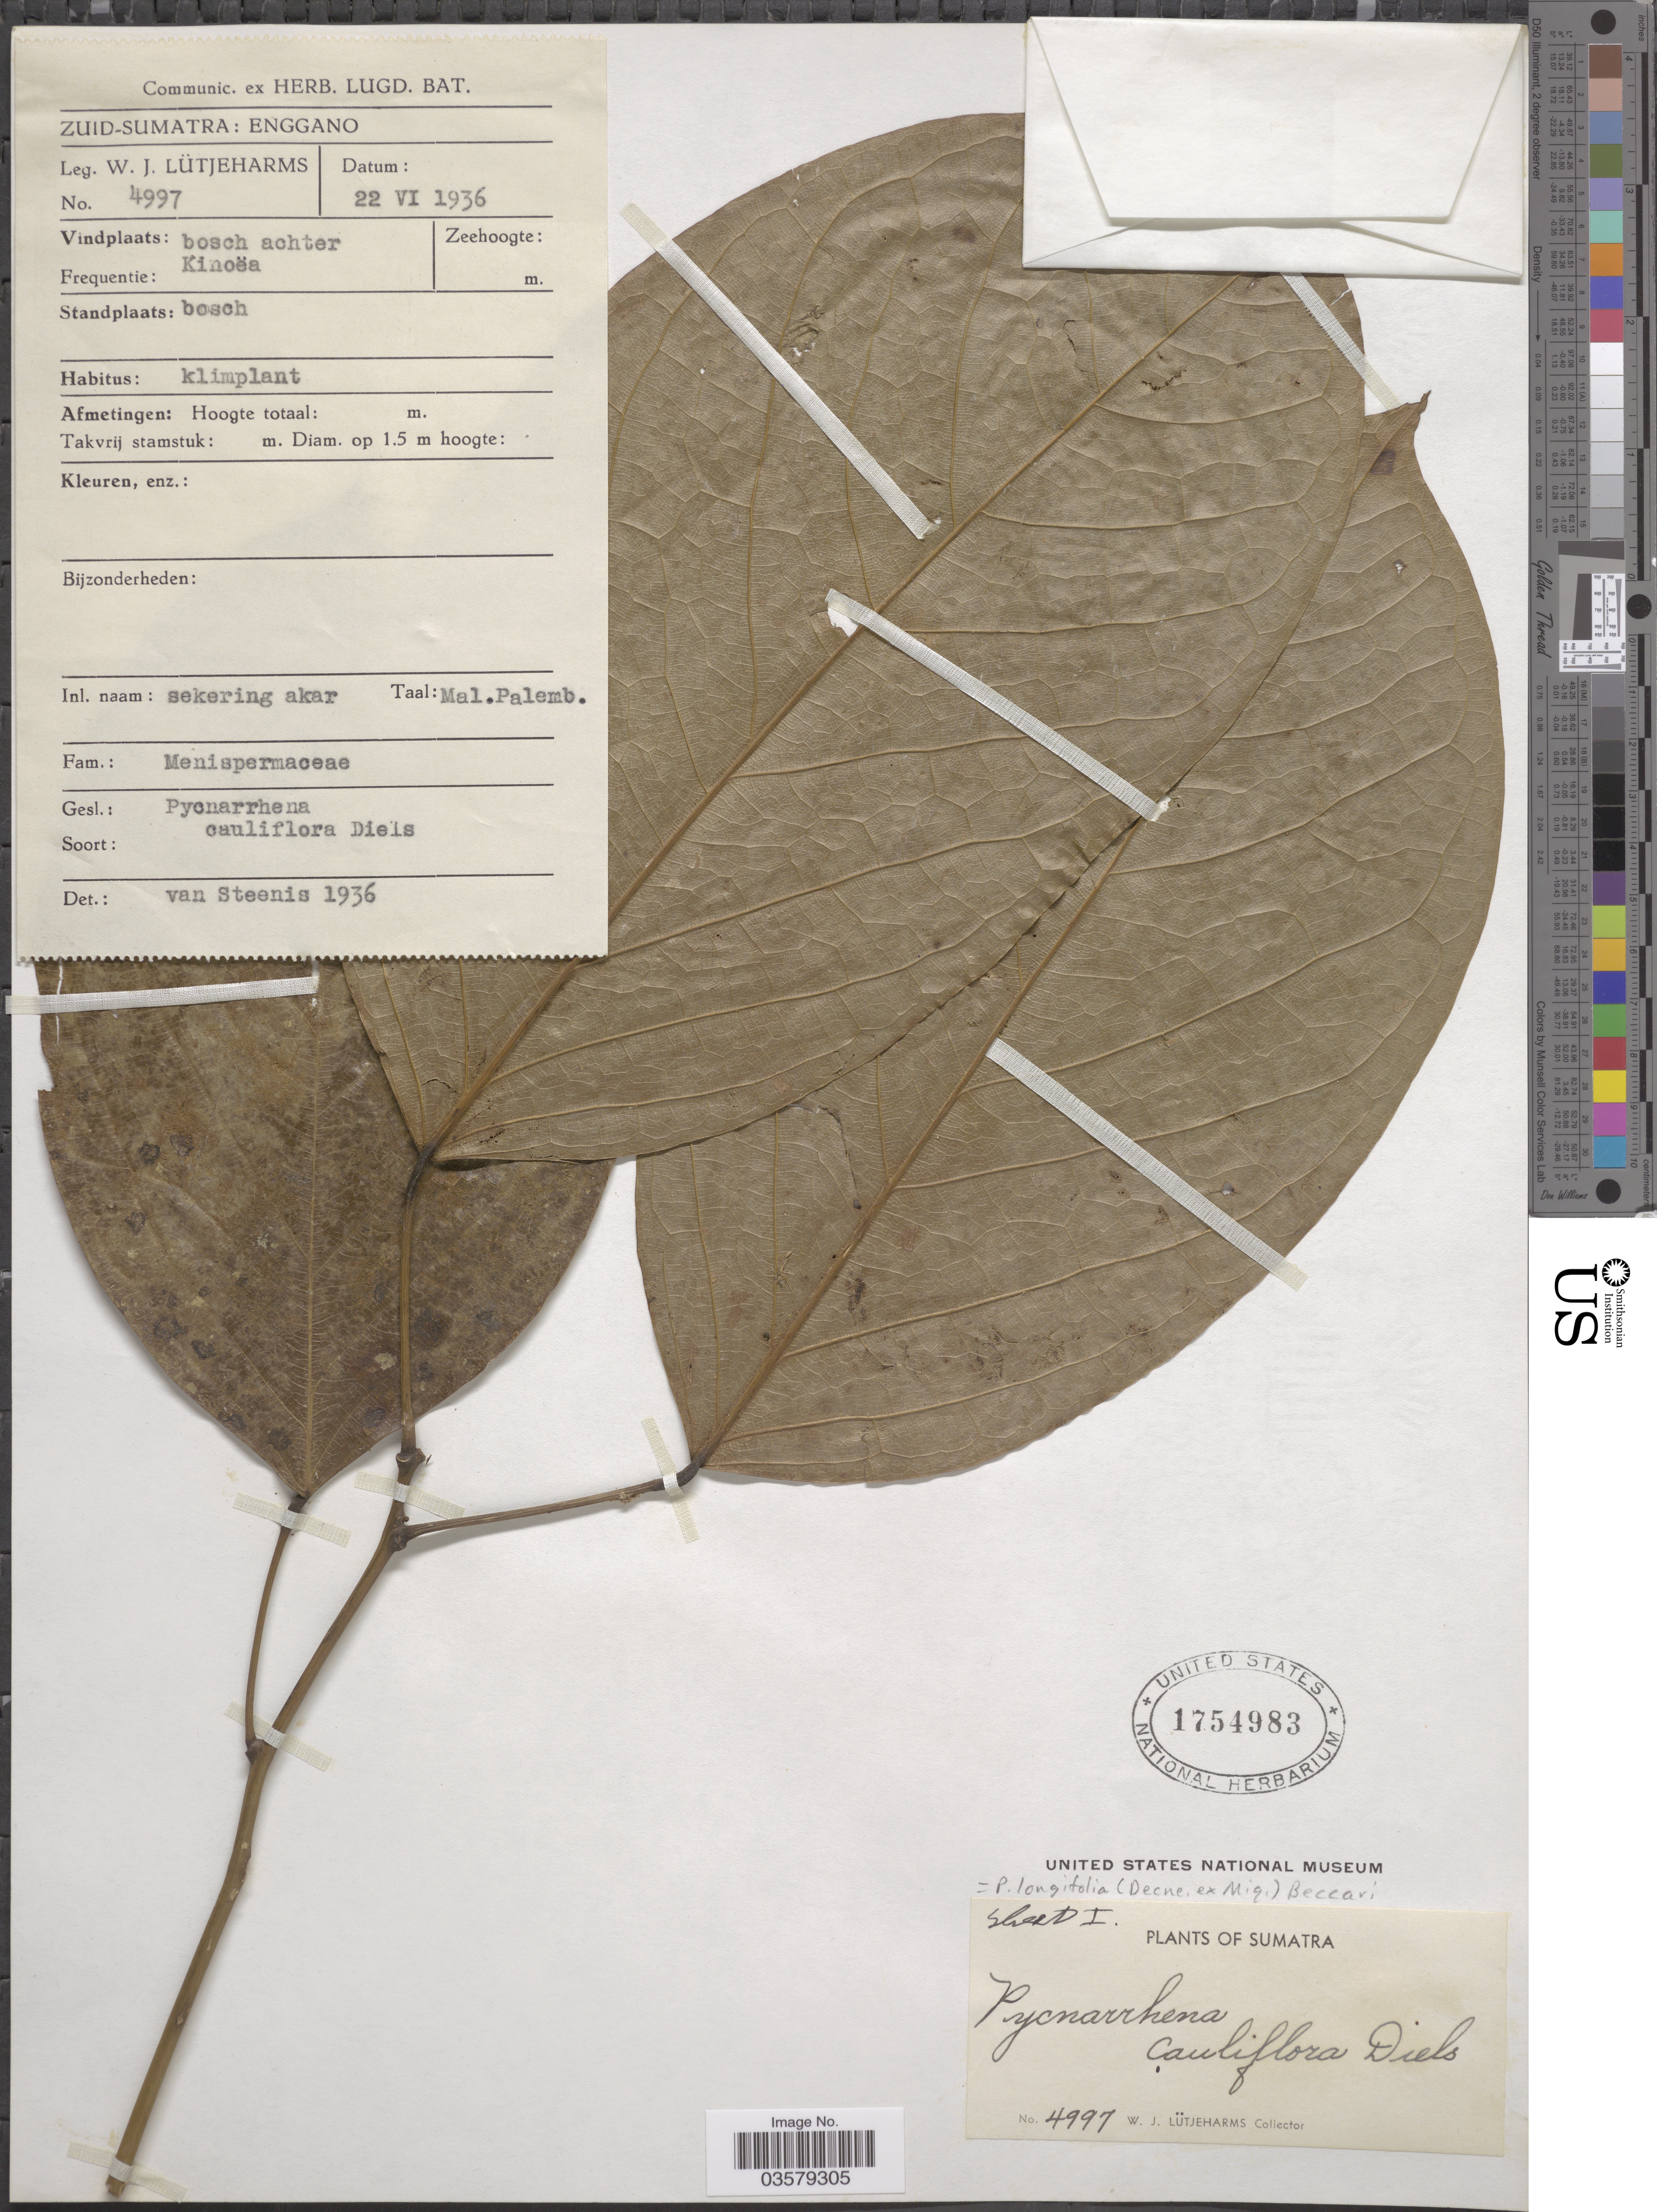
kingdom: Plantae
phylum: Tracheophyta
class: Magnoliopsida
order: Ranunculales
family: Menispermaceae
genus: Pycnarrhena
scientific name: Pycnarrhena longifolia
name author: (Decne. ex Miq.) Becc.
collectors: W. Lütjeharms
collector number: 4997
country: Indonesia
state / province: Sumatra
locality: Bosch achter Kinoëa.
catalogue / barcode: US 1754983